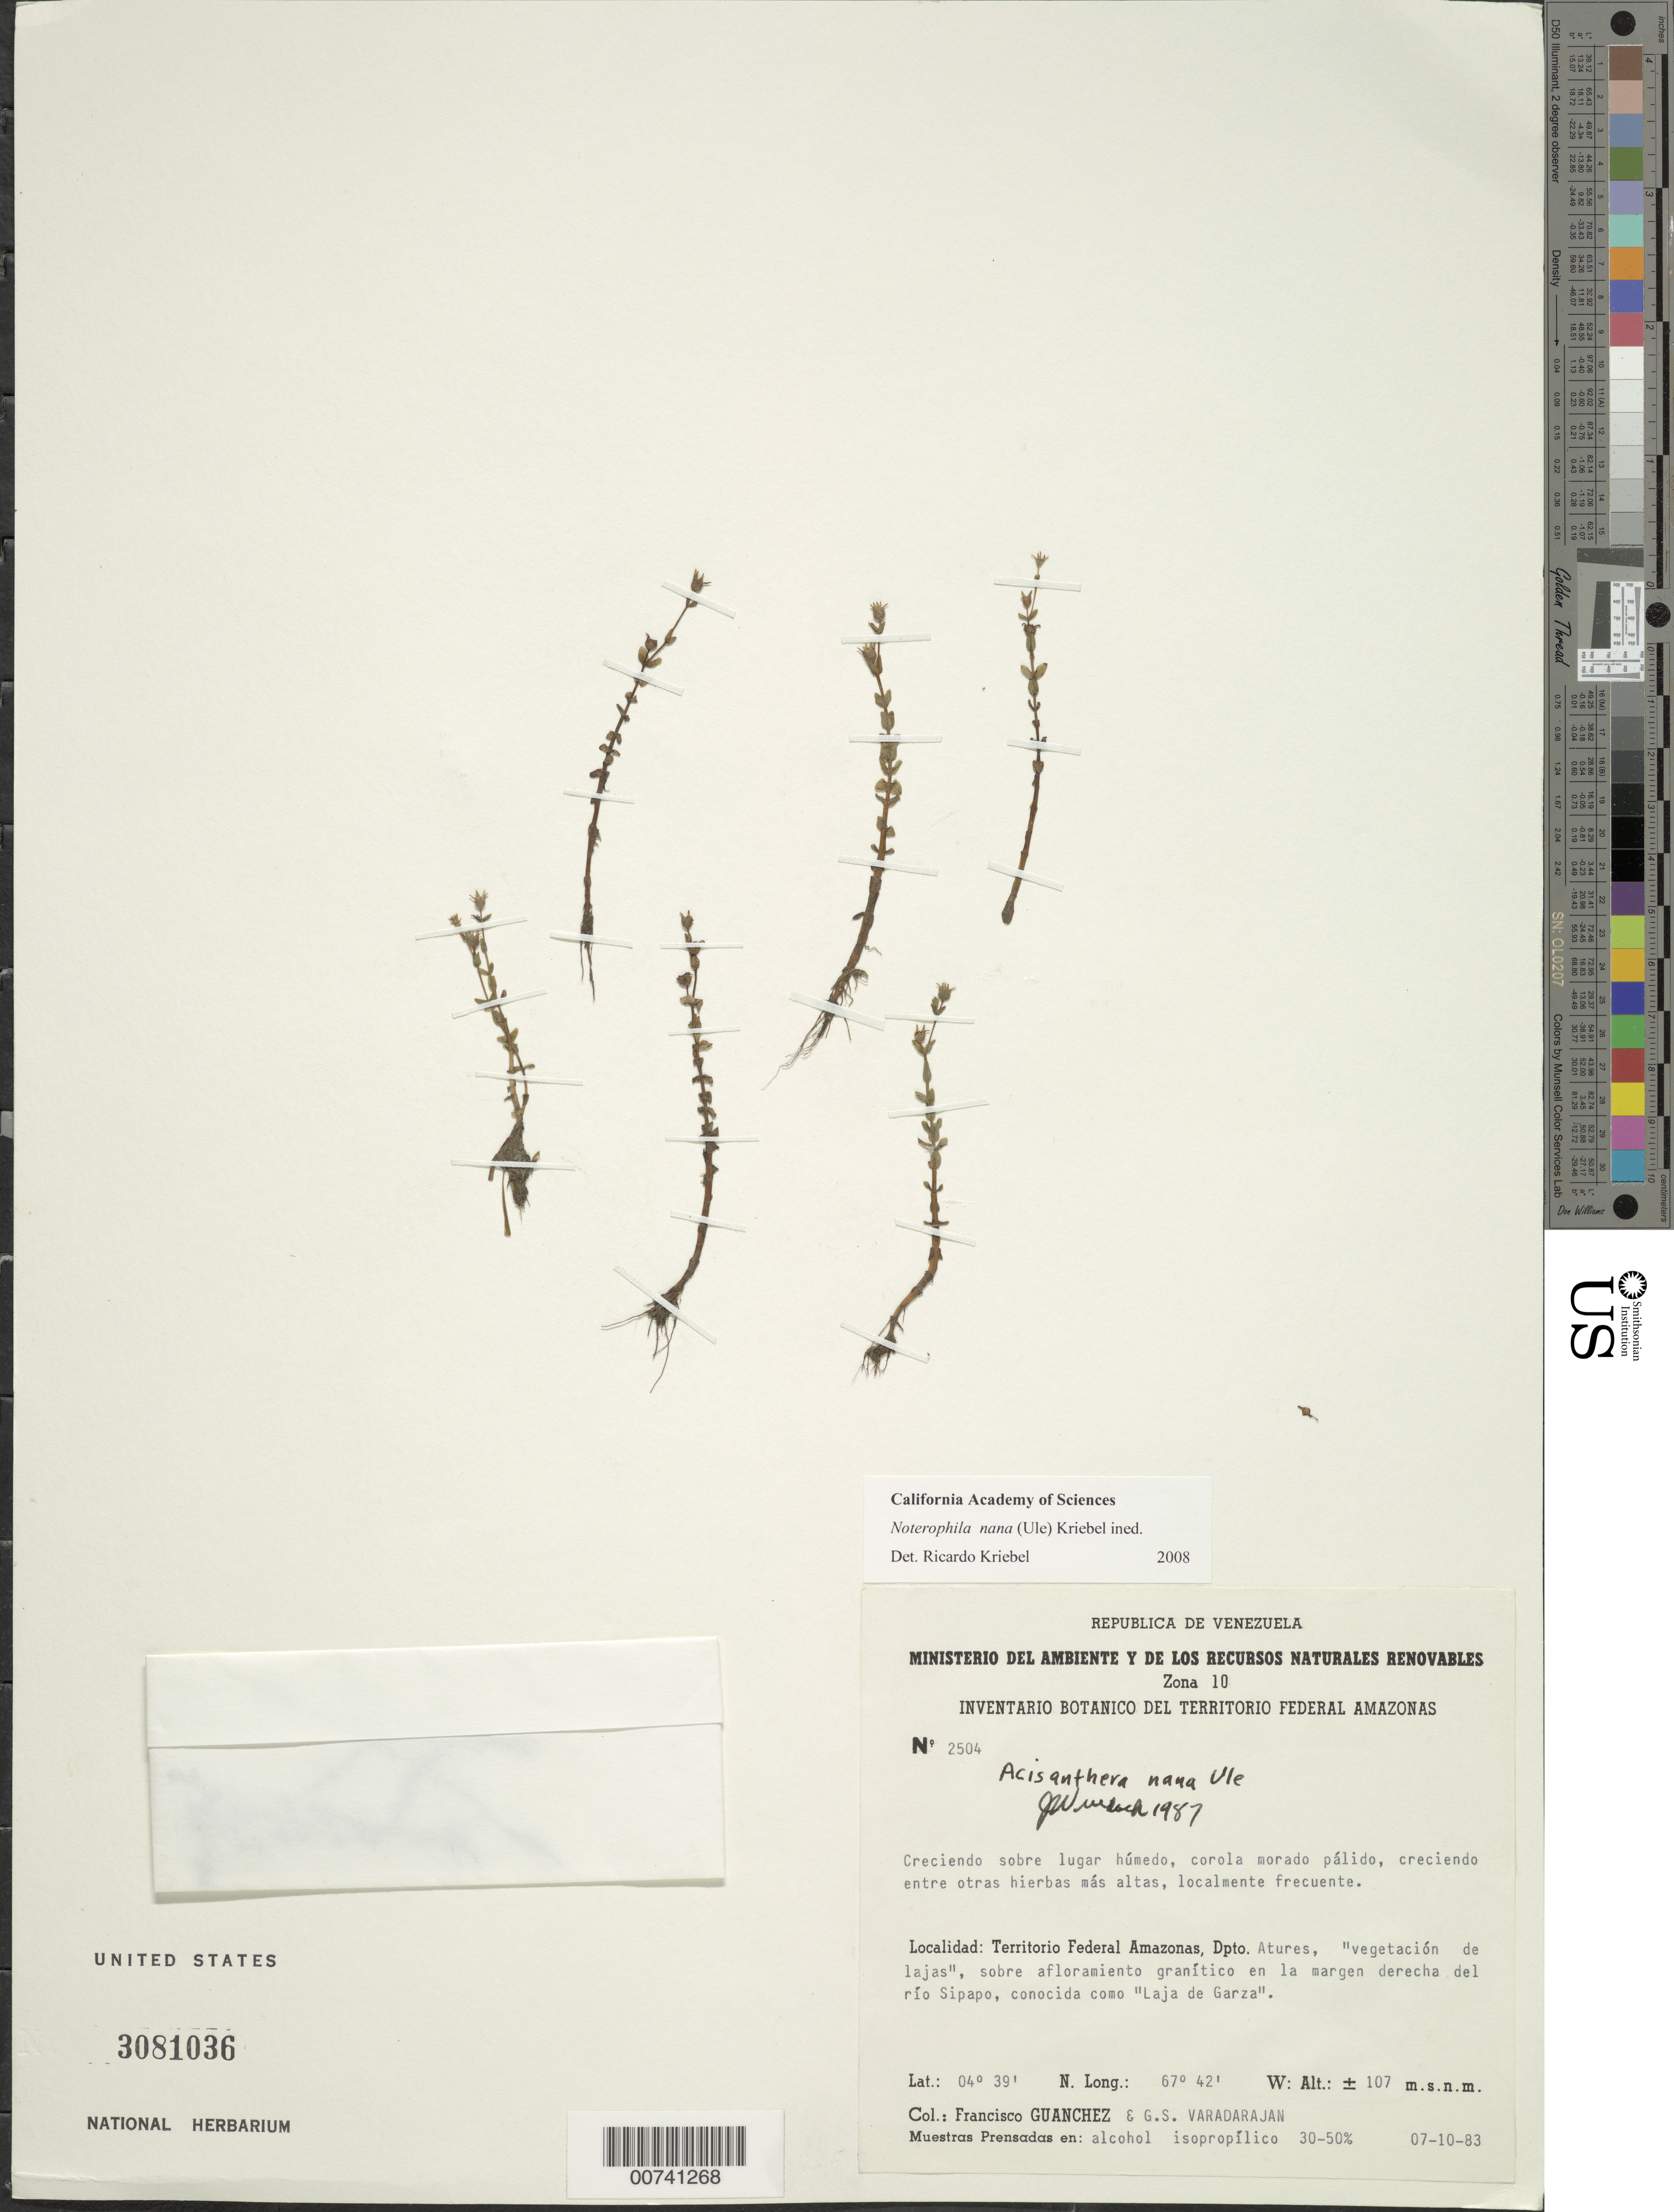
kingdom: Plantae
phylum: Tracheophyta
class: Magnoliopsida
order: Myrtales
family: Melastomataceae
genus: Noterophila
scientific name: Noterophila nana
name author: (Ule) Kriebel & M.J. Rocha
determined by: Nunes da Silva, Diego, (RB), Jardim Botanico do Rio de Janeiro - Herbario (BRAZIL)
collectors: F. Guánchez M. & G. S. Varadarajan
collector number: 2504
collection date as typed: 7-Oct-83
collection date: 1983-10-07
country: Venezuela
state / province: Amazonas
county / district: Atures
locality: Río Sipapo, Laja de Garza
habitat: Vegetación de lajas; sobre afloramiento granitico en la margen dereche del rio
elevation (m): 107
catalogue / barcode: US 3081036